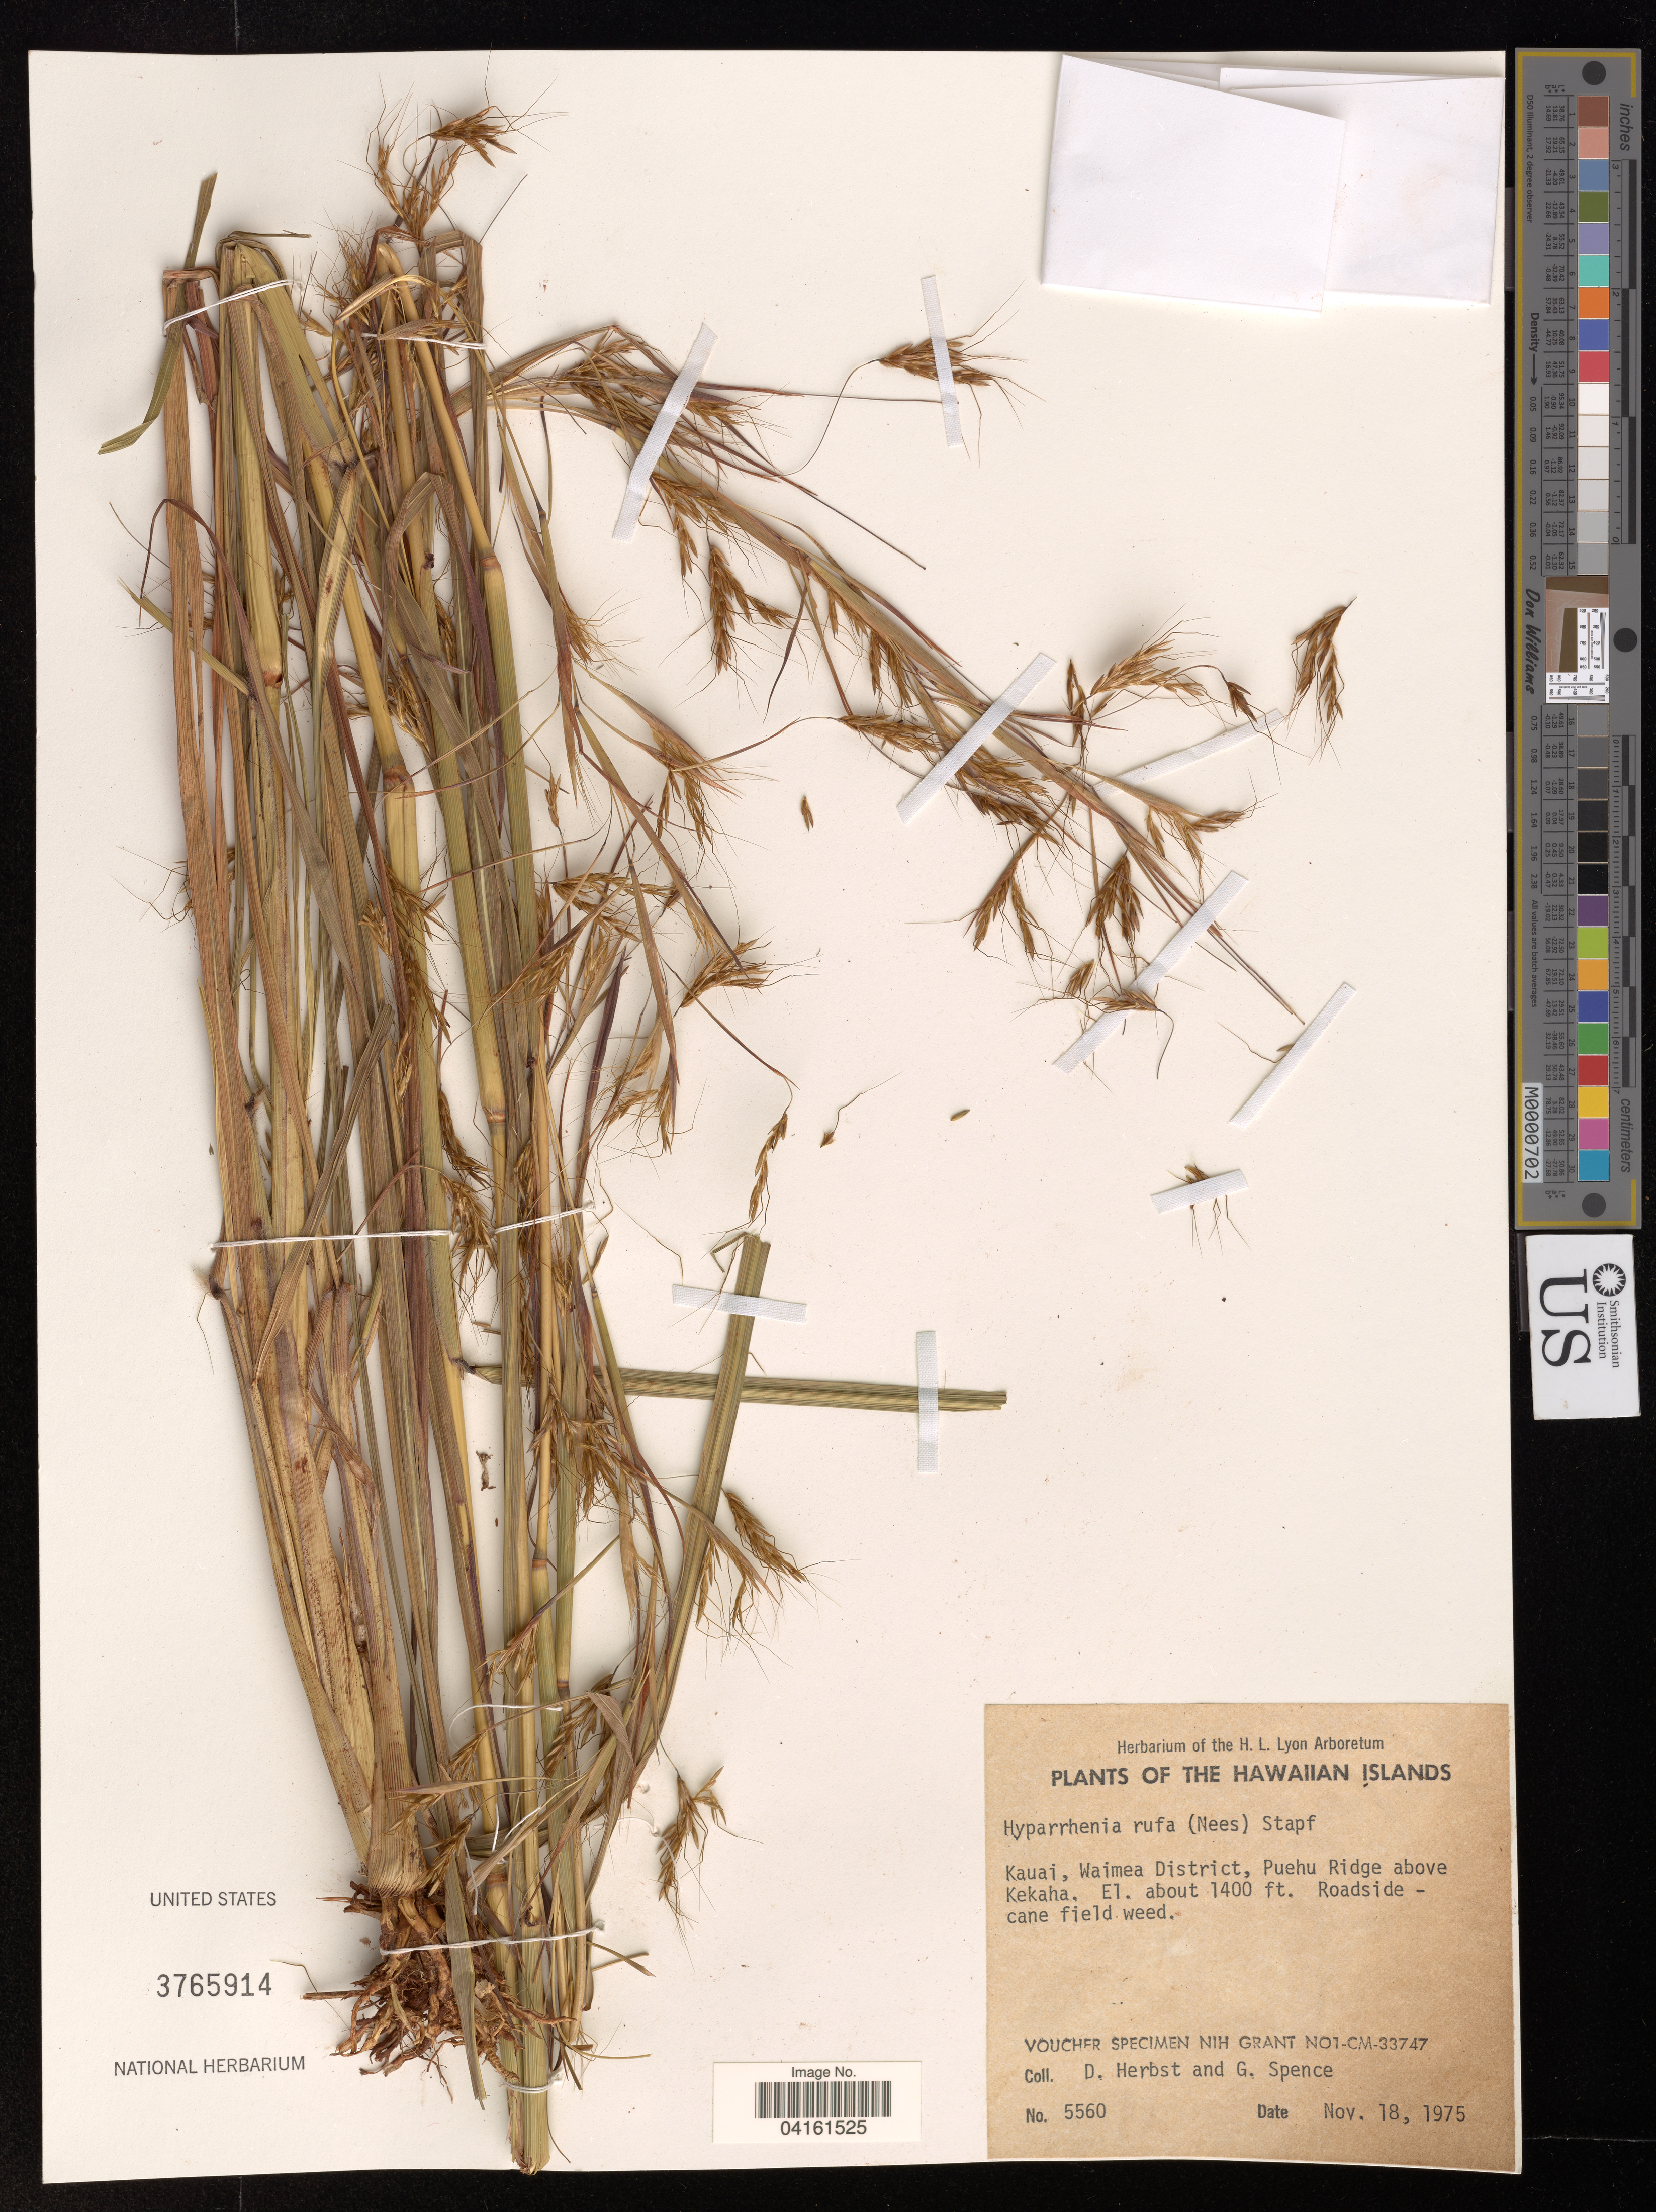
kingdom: Plantae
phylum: Tracheophyta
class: Liliopsida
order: Poales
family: Poaceae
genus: Hyparrhenia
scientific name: Hyparrhenia rufa var. rufa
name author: (Nees) Stapf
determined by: Faccenda, K.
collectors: D. Herbst & G. Spence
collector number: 5560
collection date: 1975-11-18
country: United States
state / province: Hawaii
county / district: Kauai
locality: The Hawaiian Islands. Kauai. Waimea District, Puehu Ridge above Kekaha.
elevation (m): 427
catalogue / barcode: US 3765914